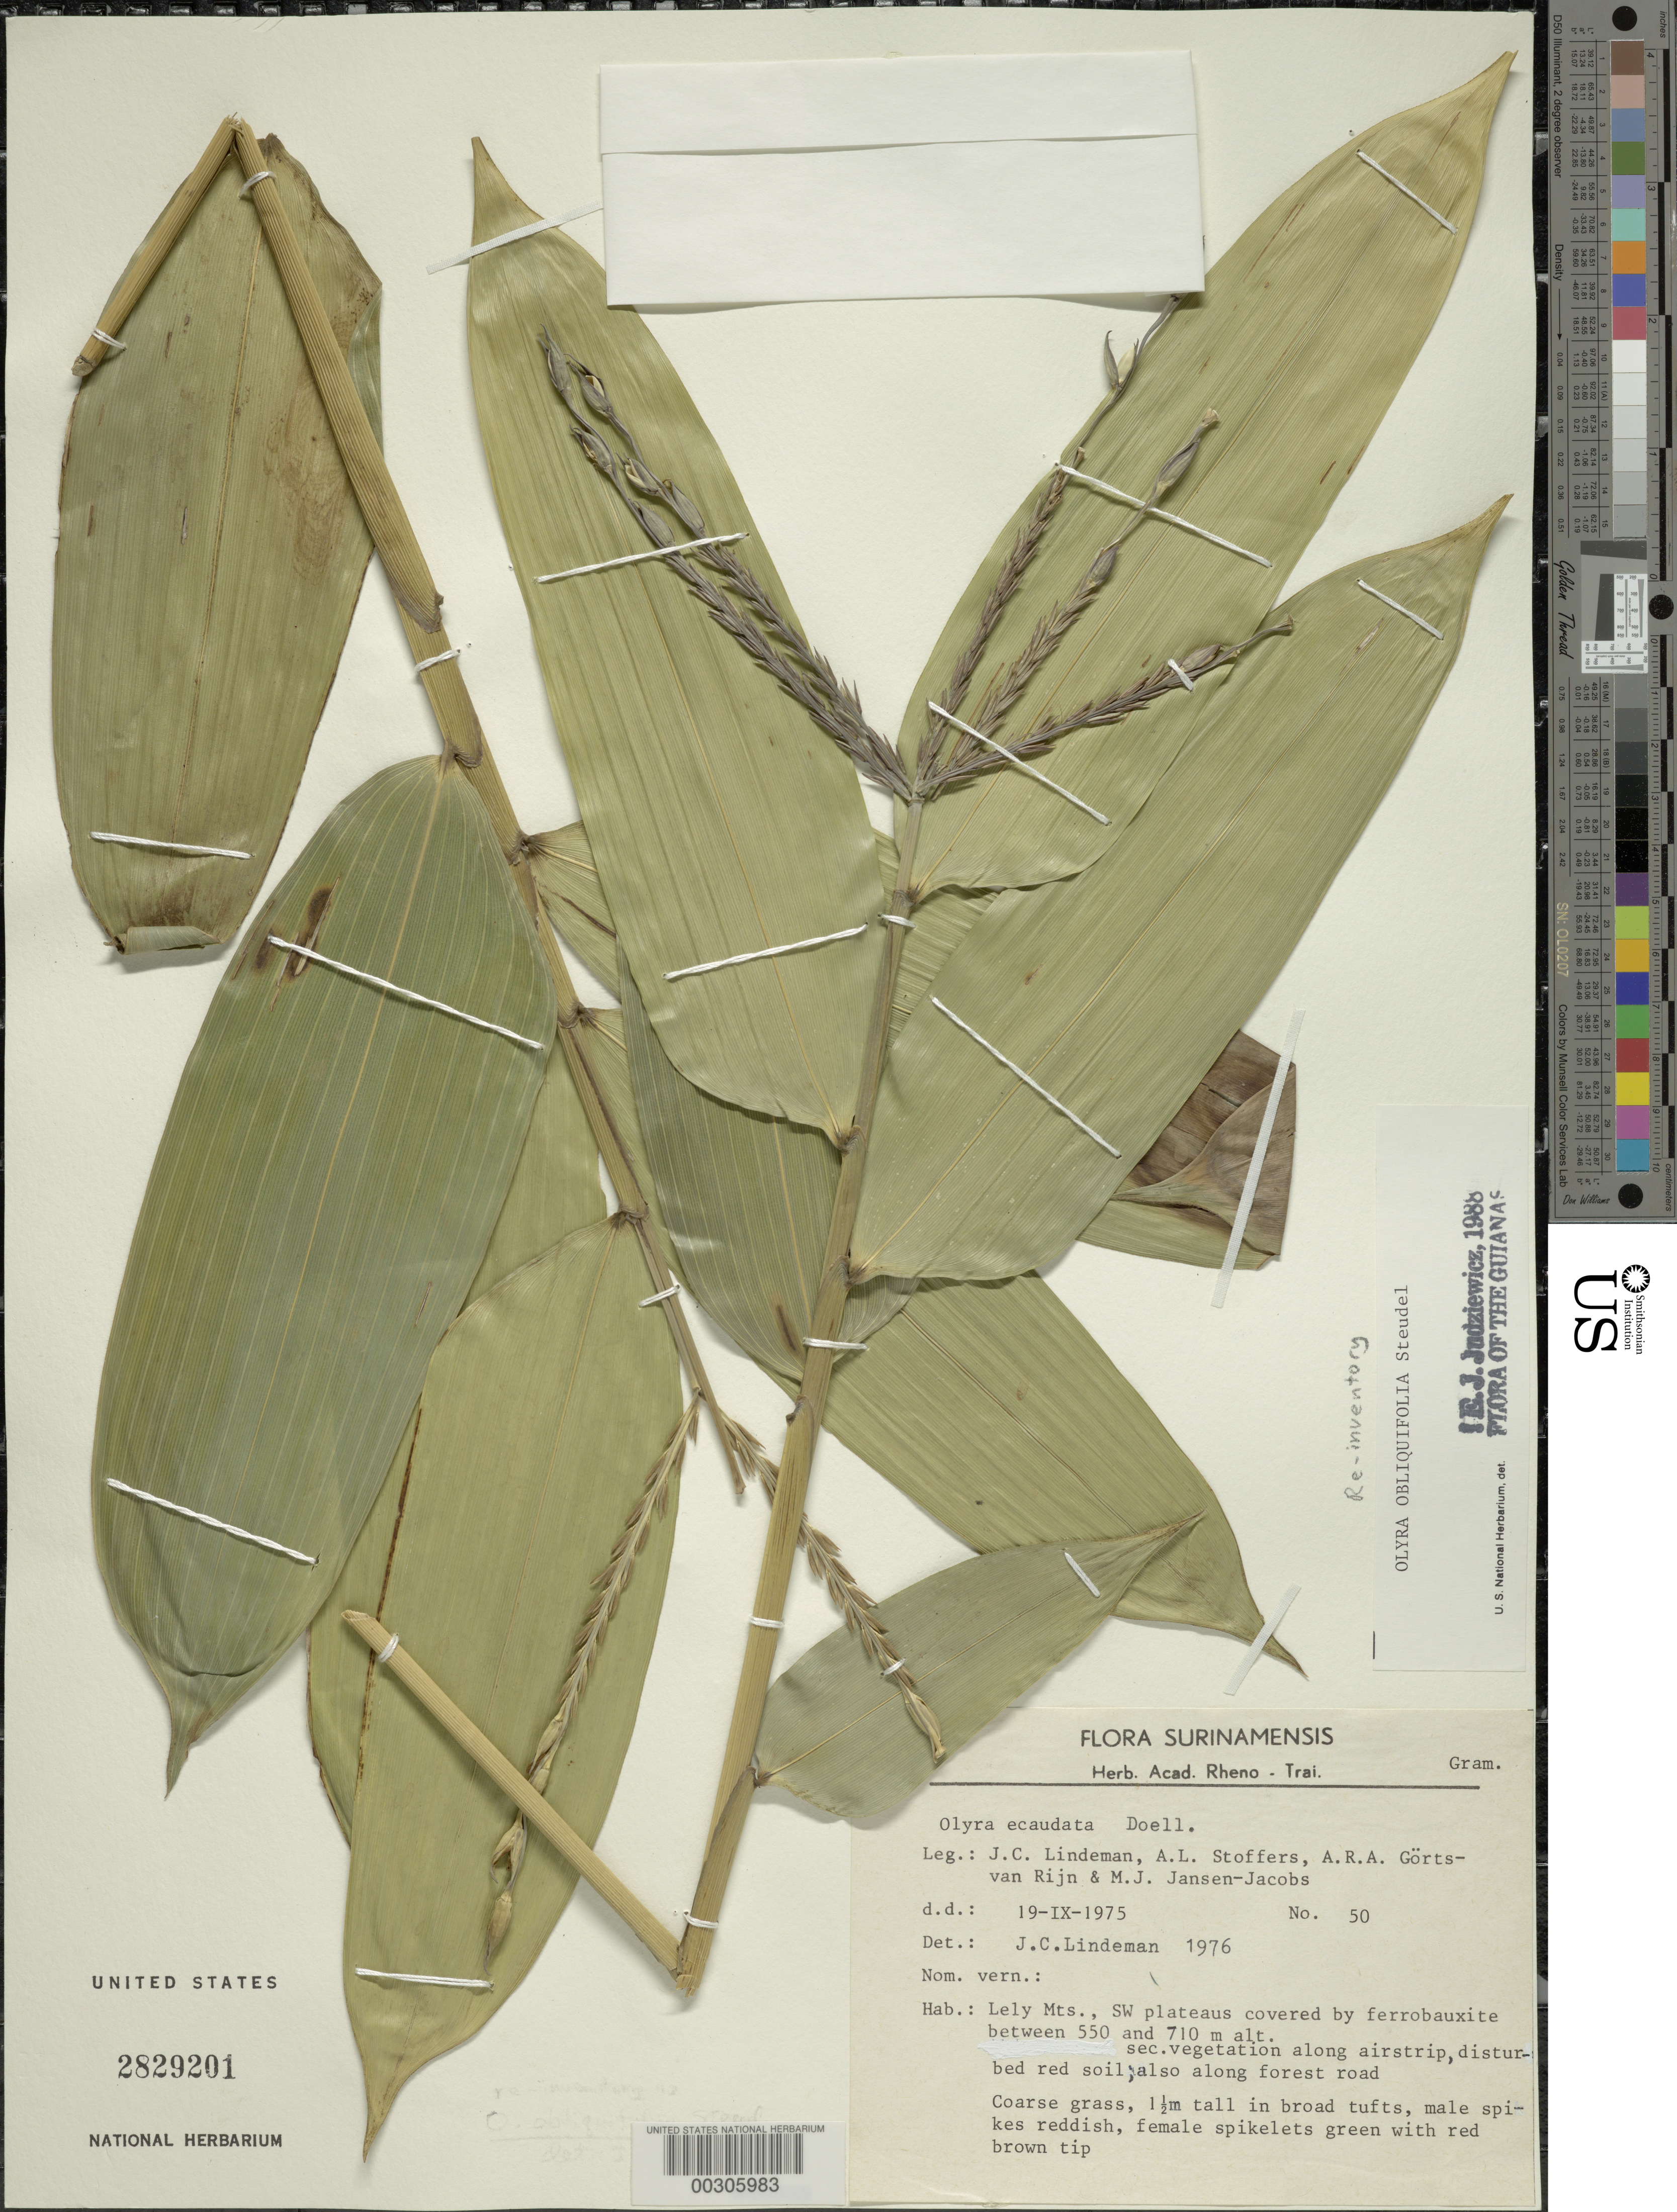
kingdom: Plantae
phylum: Tracheophyta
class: Liliopsida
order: Poales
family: Poaceae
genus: Olyra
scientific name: Olyra obliquifolia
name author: Steud.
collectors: J. C. Lindeman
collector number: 50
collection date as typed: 19 Sep 1975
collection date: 1975-09-19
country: Suriname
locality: Lely mts.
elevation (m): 550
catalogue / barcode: US 2829201